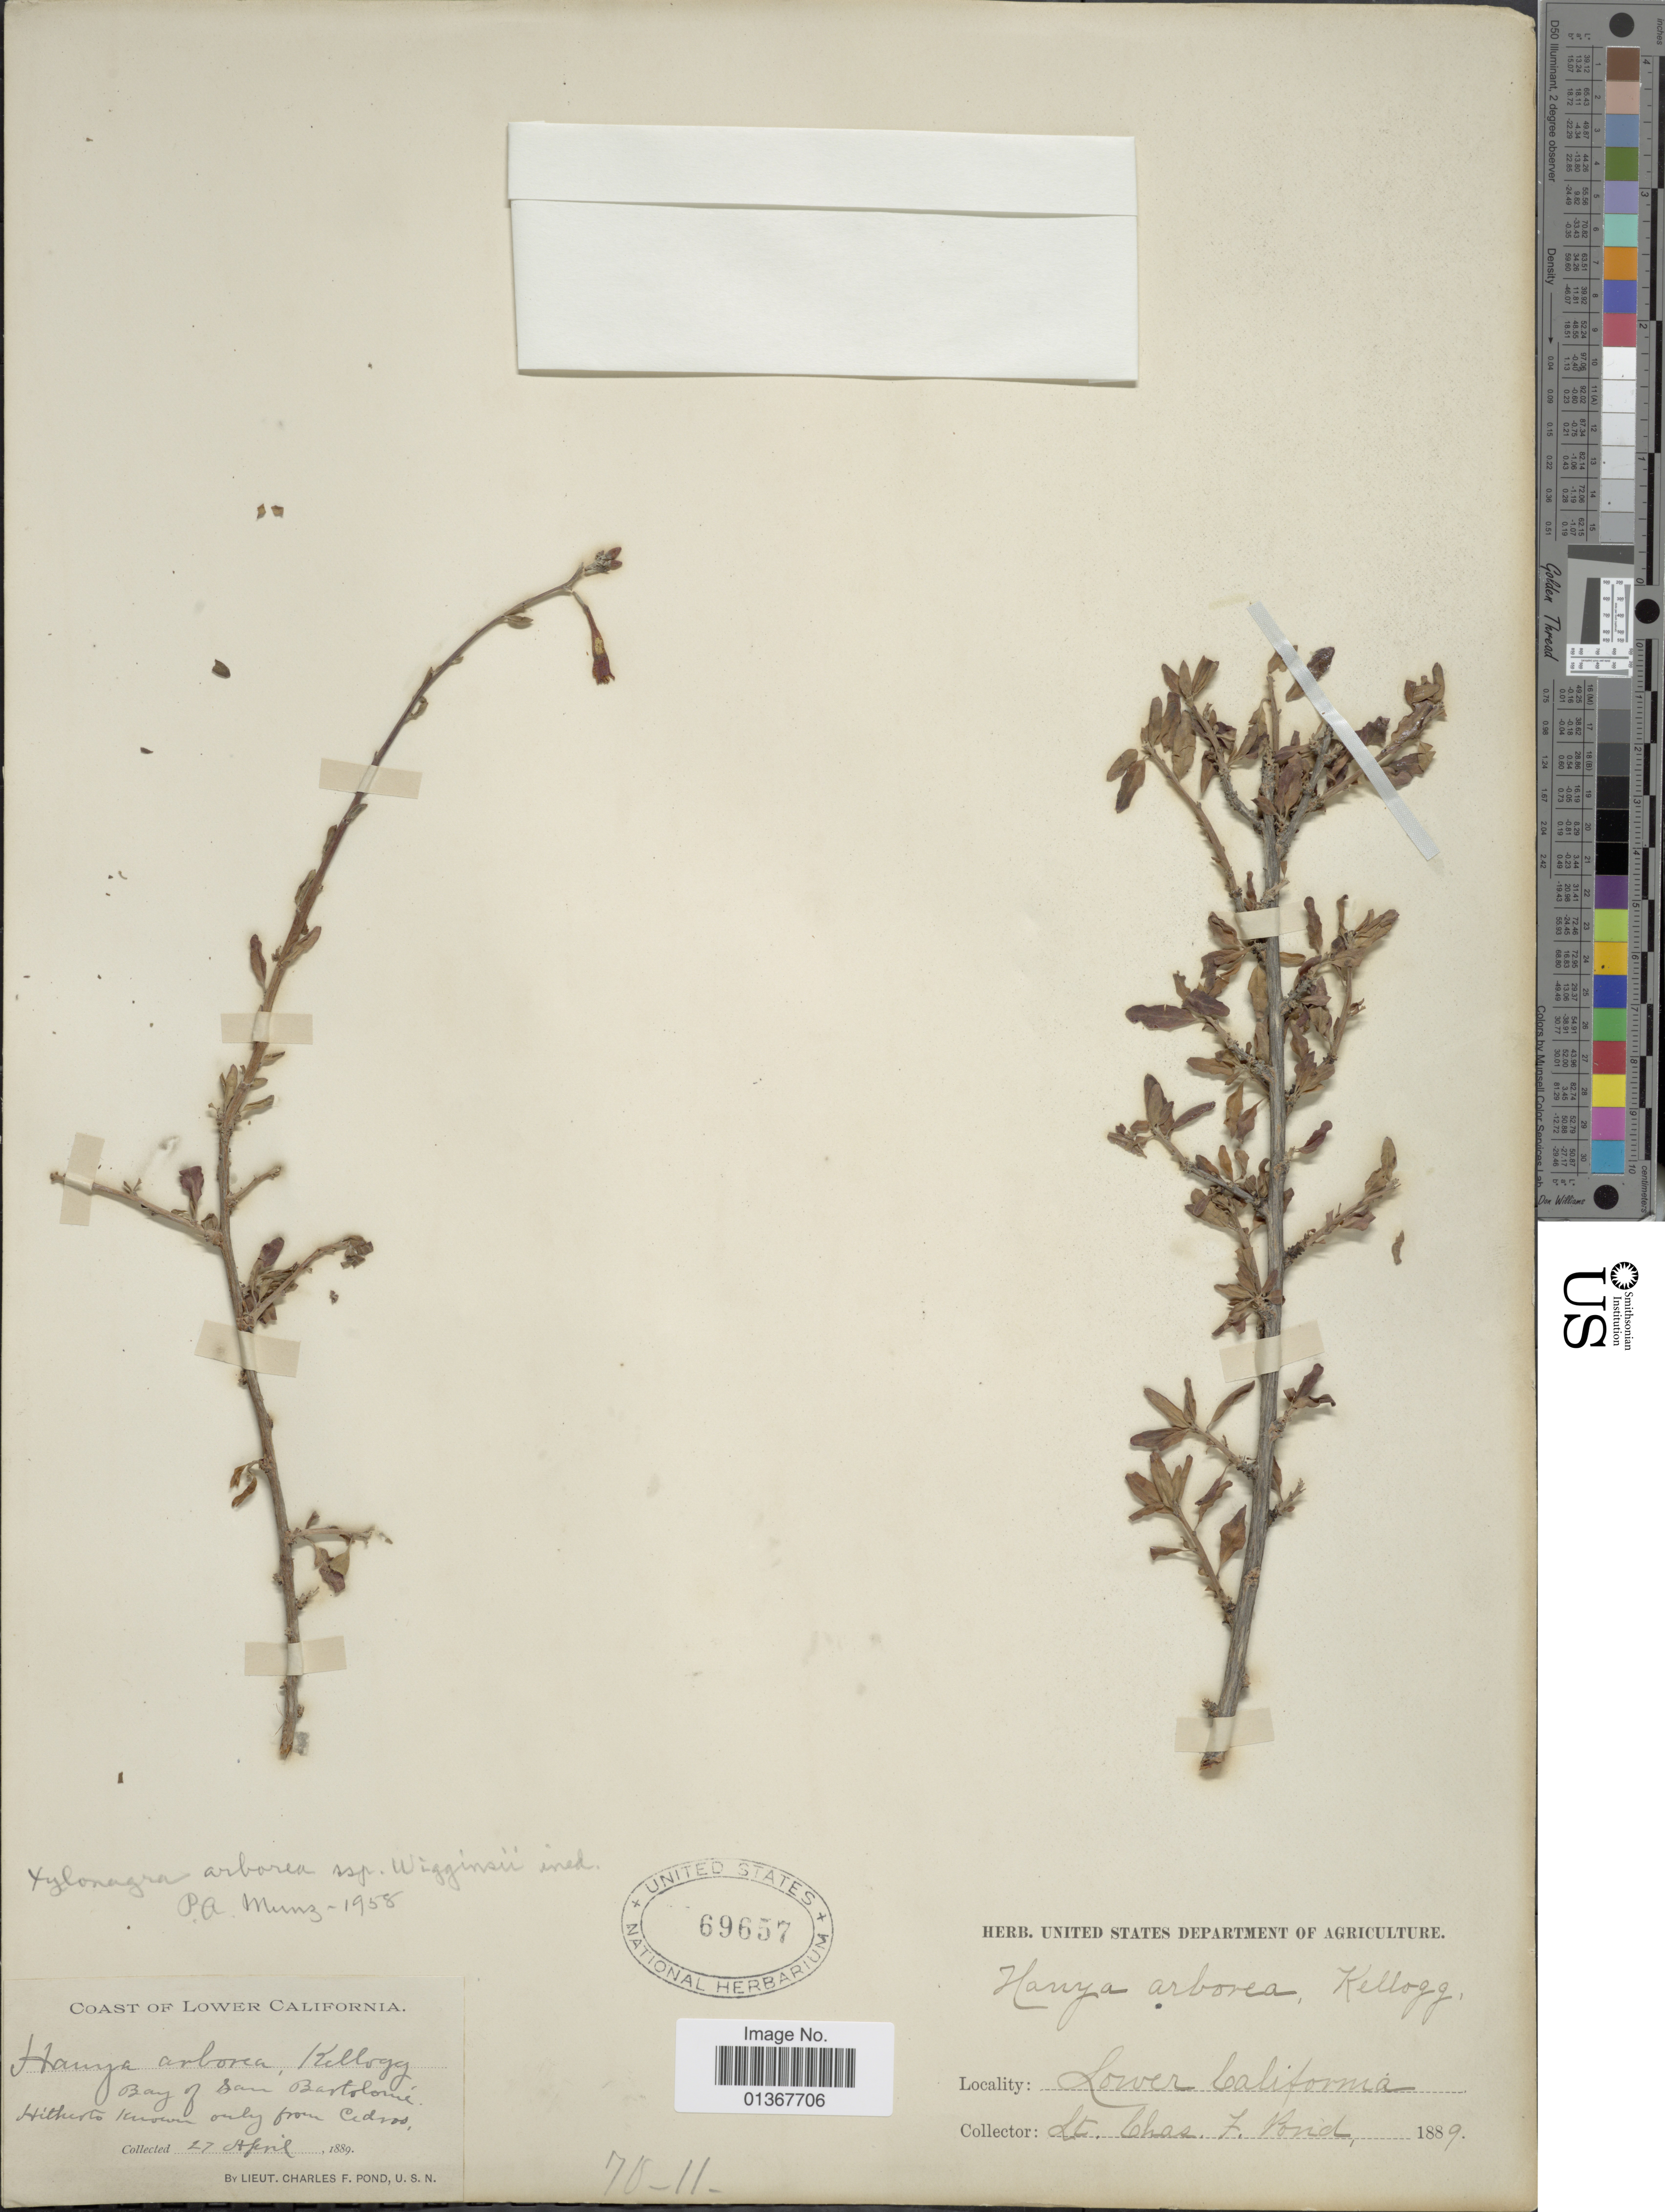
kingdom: Plantae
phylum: Tracheophyta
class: Magnoliopsida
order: Myrtales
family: Onagraceae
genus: Xylonagra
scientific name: Xylonagra arborea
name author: (Kellogg) Donn. Sm. & Rose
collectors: C. Pond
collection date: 1889-04-27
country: Mexico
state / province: Baja California Norte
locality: Coast of Lower California. Bay of San Bartolorme, Hitherto known only from Cedros.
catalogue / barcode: US 69657